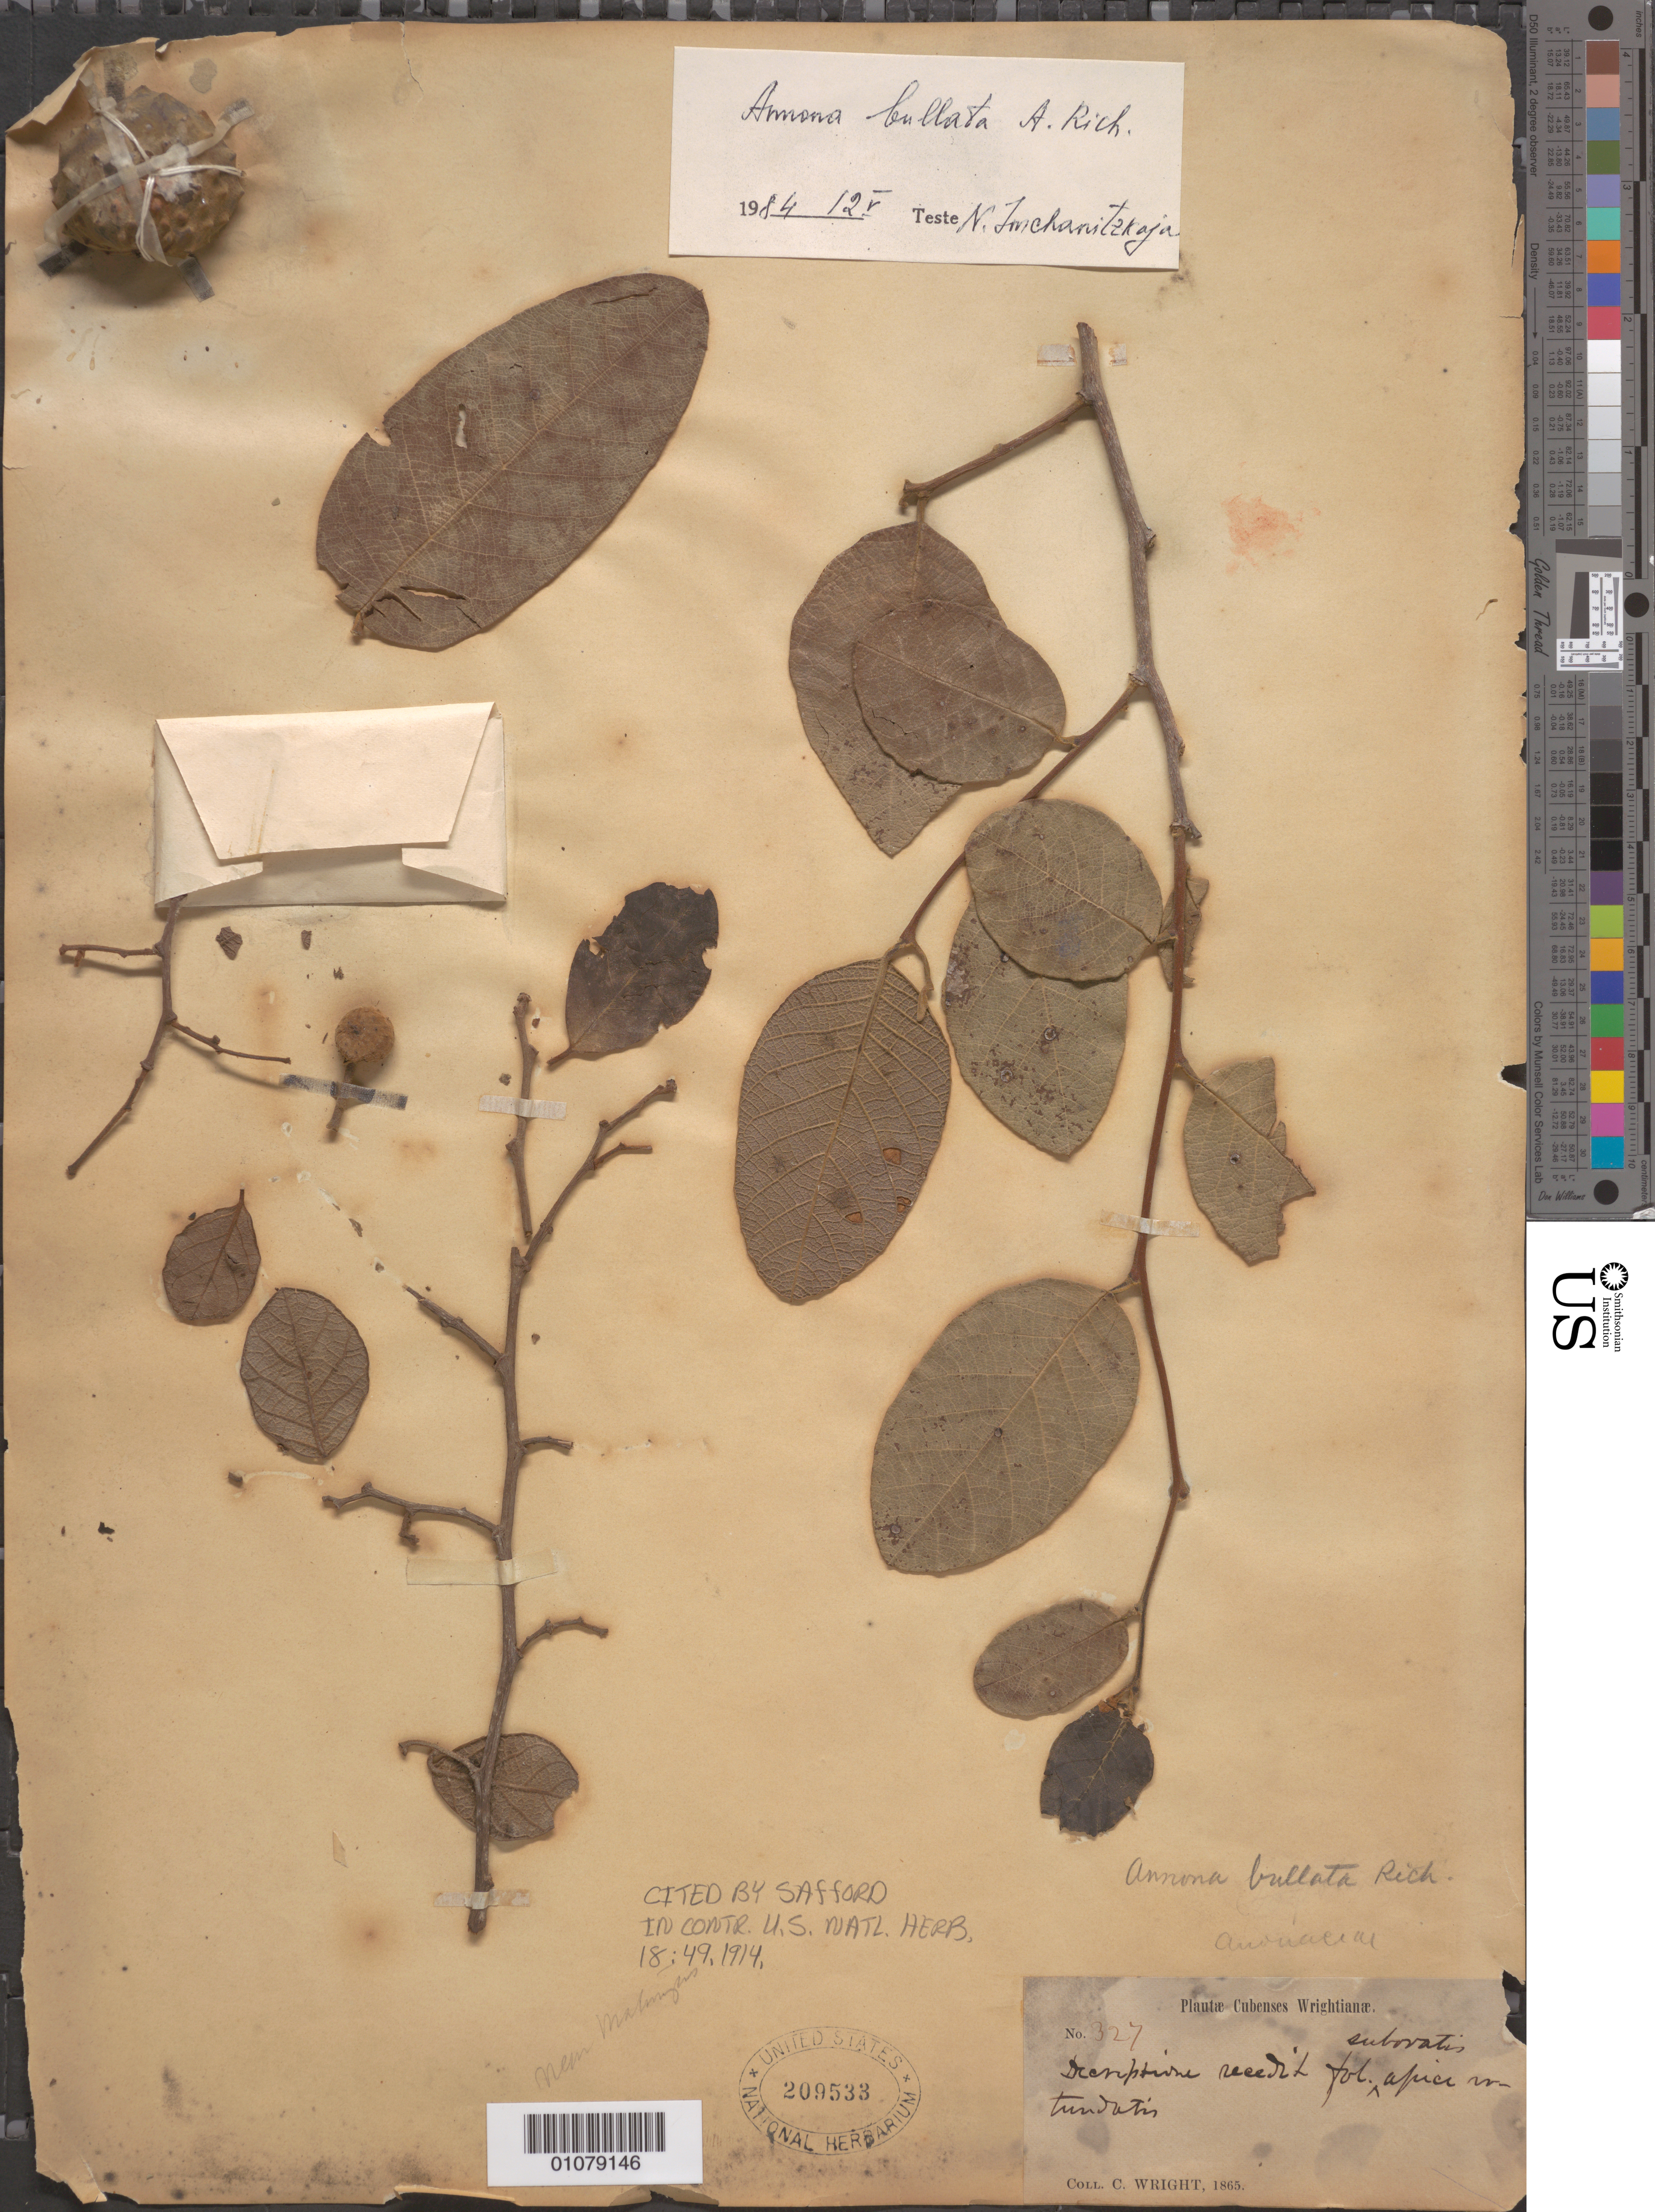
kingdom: Plantae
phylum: Tracheophyta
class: Magnoliopsida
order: Magnoliales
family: Annonaceae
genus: Annona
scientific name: Annona bullata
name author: A. Rich.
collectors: C. Wright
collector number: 327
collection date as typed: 1865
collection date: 1865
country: Cuba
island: Cuba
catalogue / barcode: US 209533